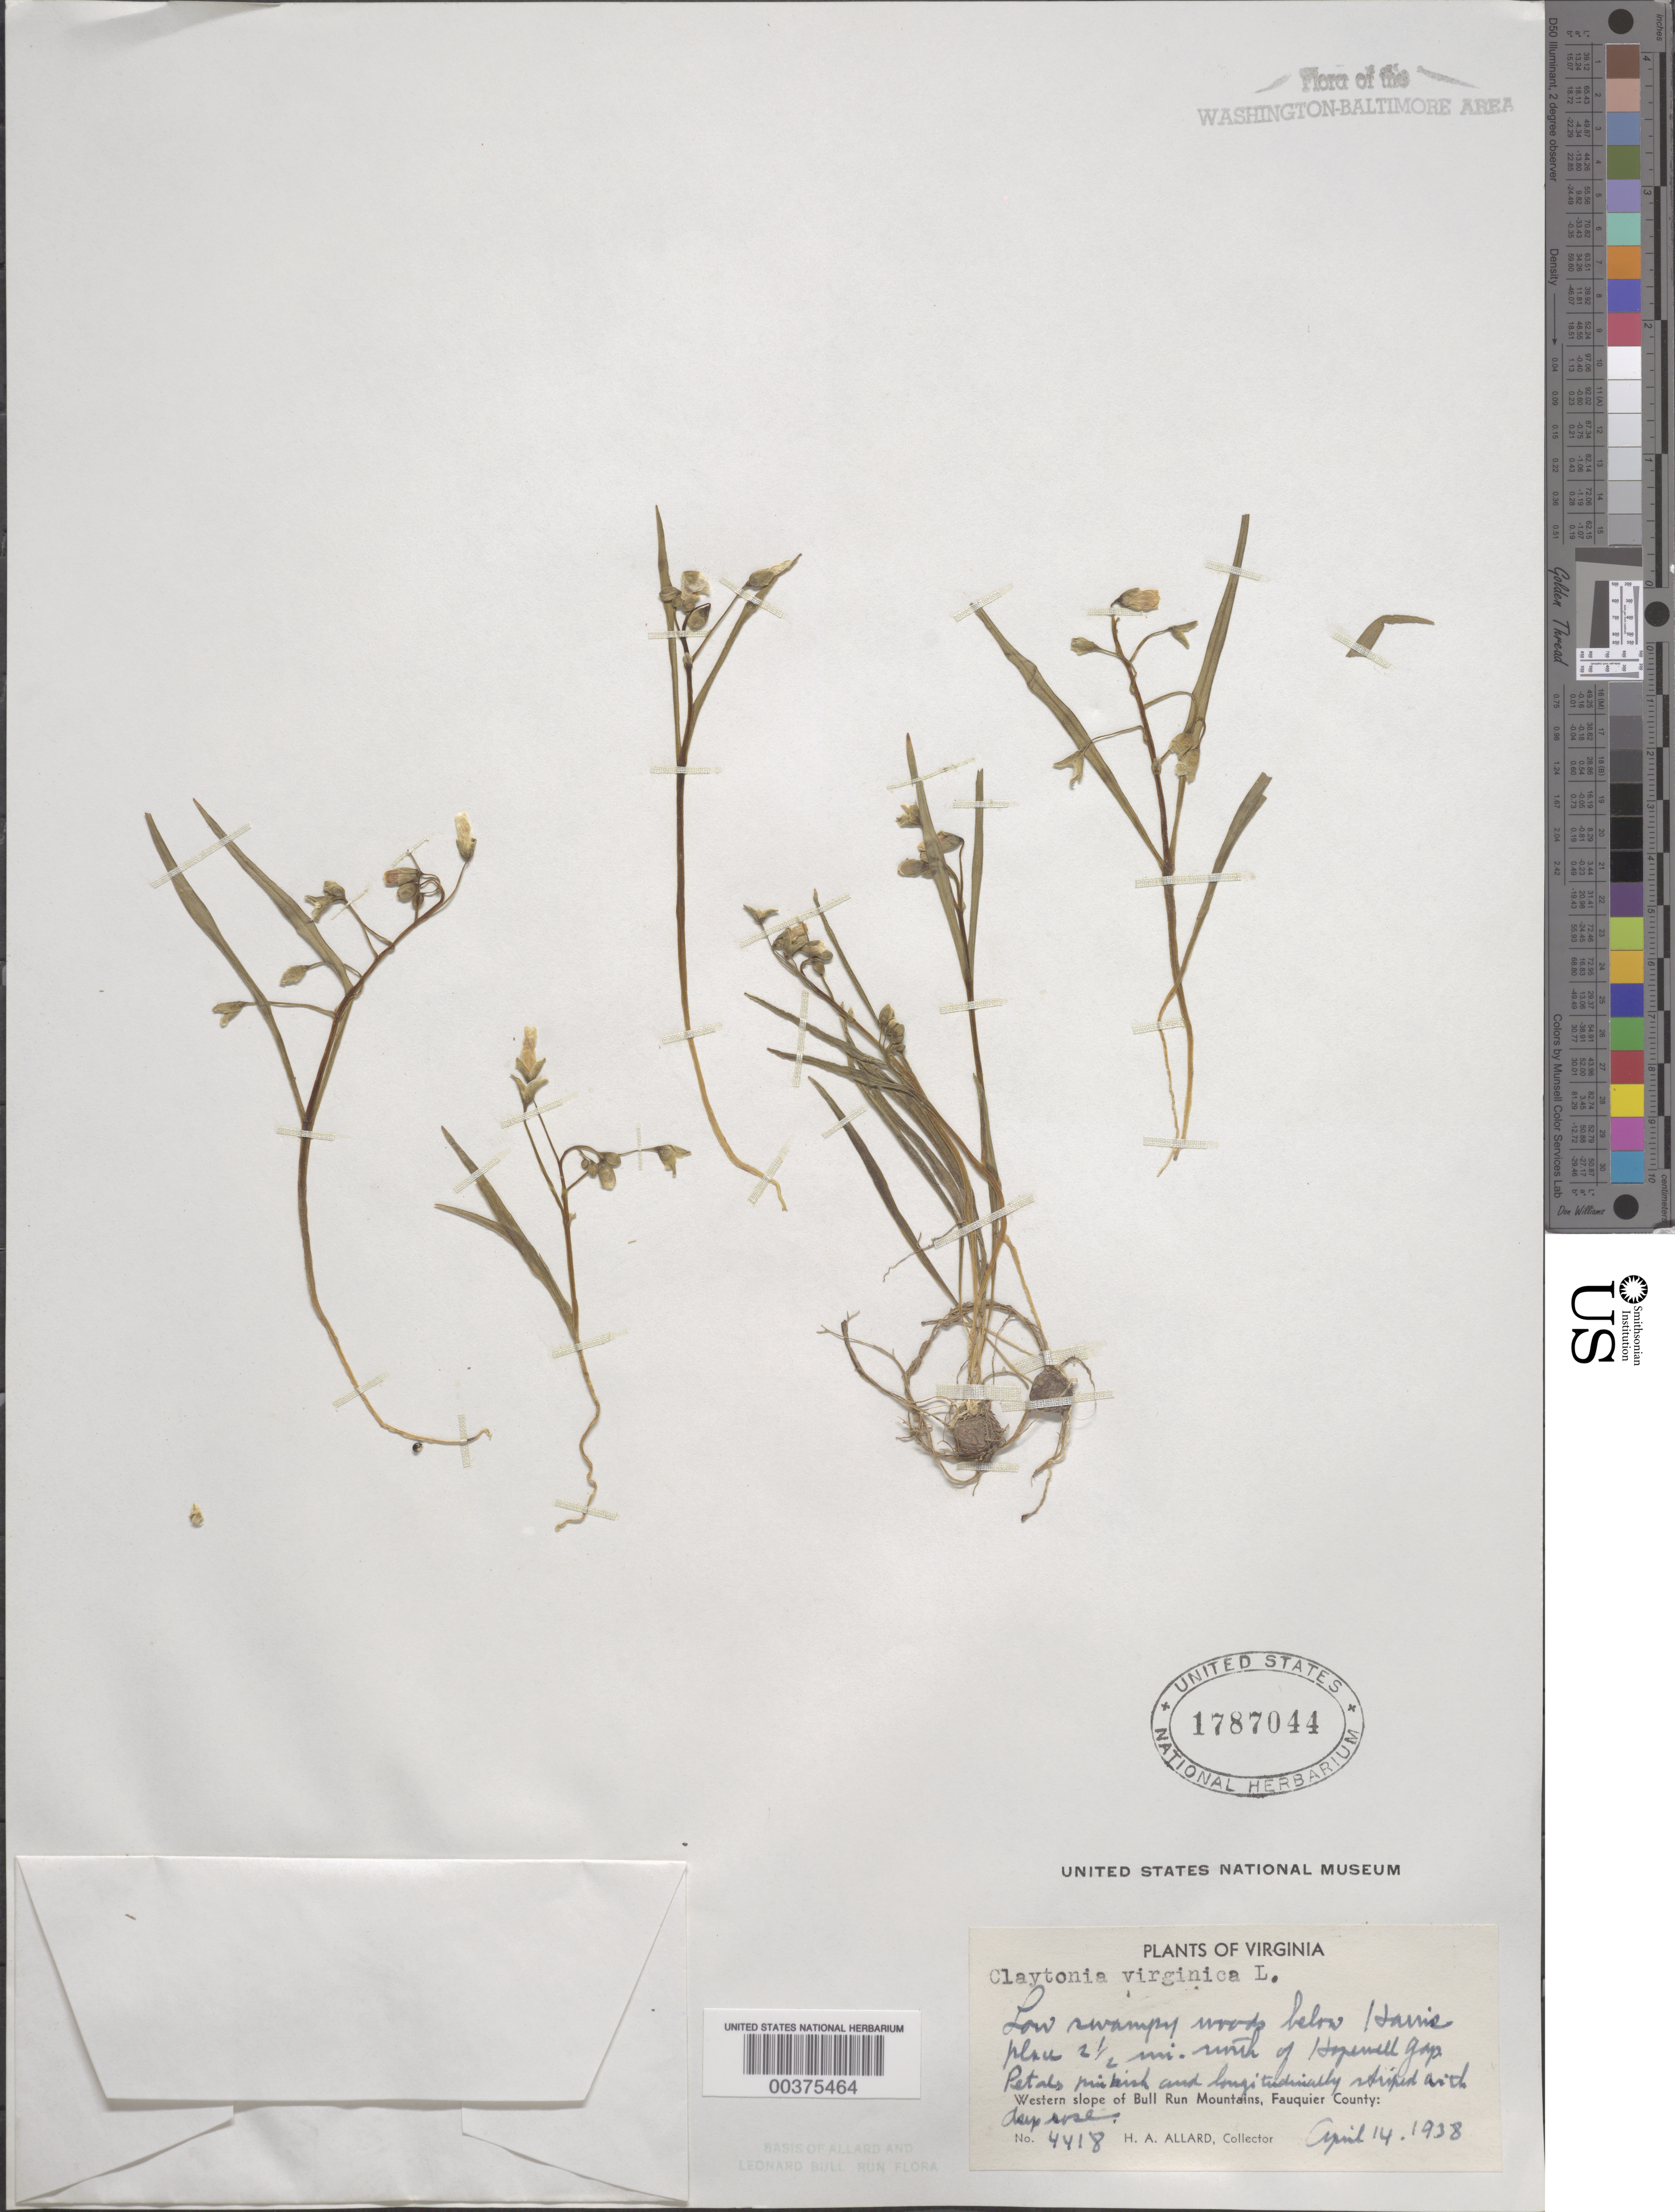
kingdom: Plantae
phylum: Tracheophyta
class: Magnoliopsida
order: Caryophyllales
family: Montiaceae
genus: Claytonia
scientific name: Claytonia virginica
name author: L.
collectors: H. A. Allard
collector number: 4418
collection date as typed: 14 Apr 1938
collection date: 1938-04-14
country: United States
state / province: Virginia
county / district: Fauquier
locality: Harris place, north of Hopewell Gap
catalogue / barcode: US 1787044